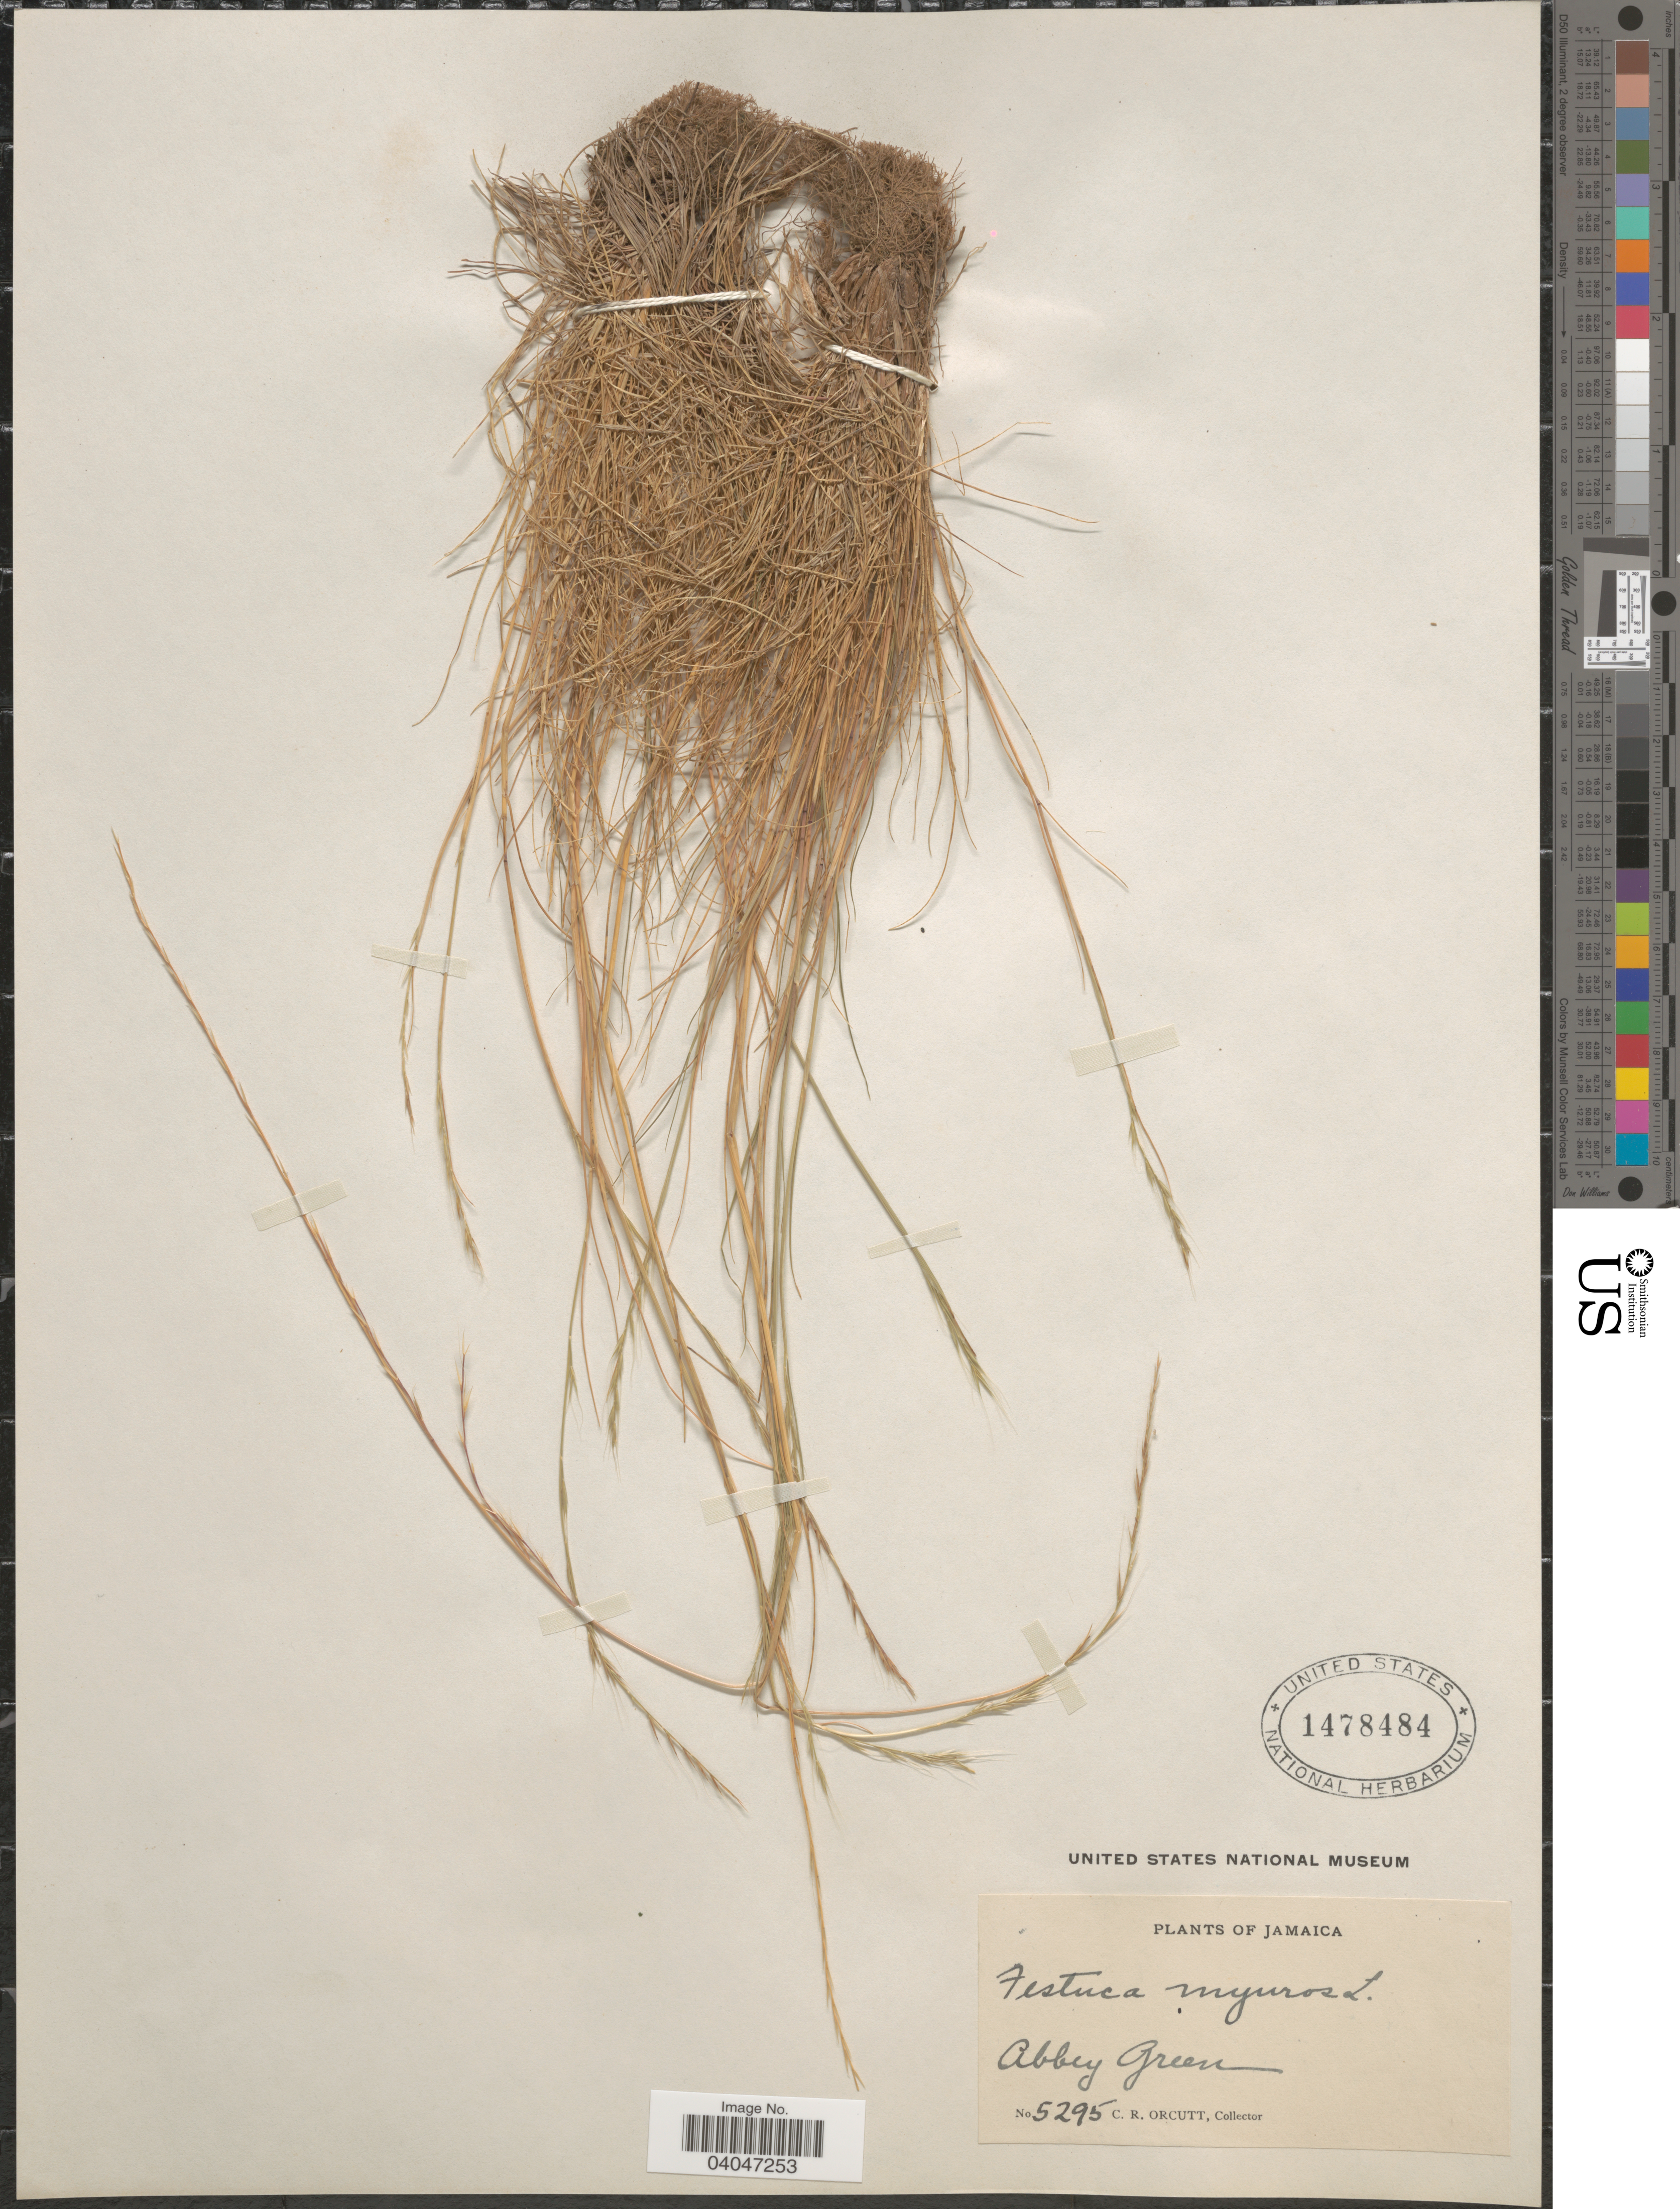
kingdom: Plantae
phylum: Tracheophyta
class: Liliopsida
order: Poales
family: Poaceae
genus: Festuca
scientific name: Festuca myuros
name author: L.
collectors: C. R. Orcutt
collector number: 5295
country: Jamaica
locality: Abbey Green.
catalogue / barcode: US 1478484